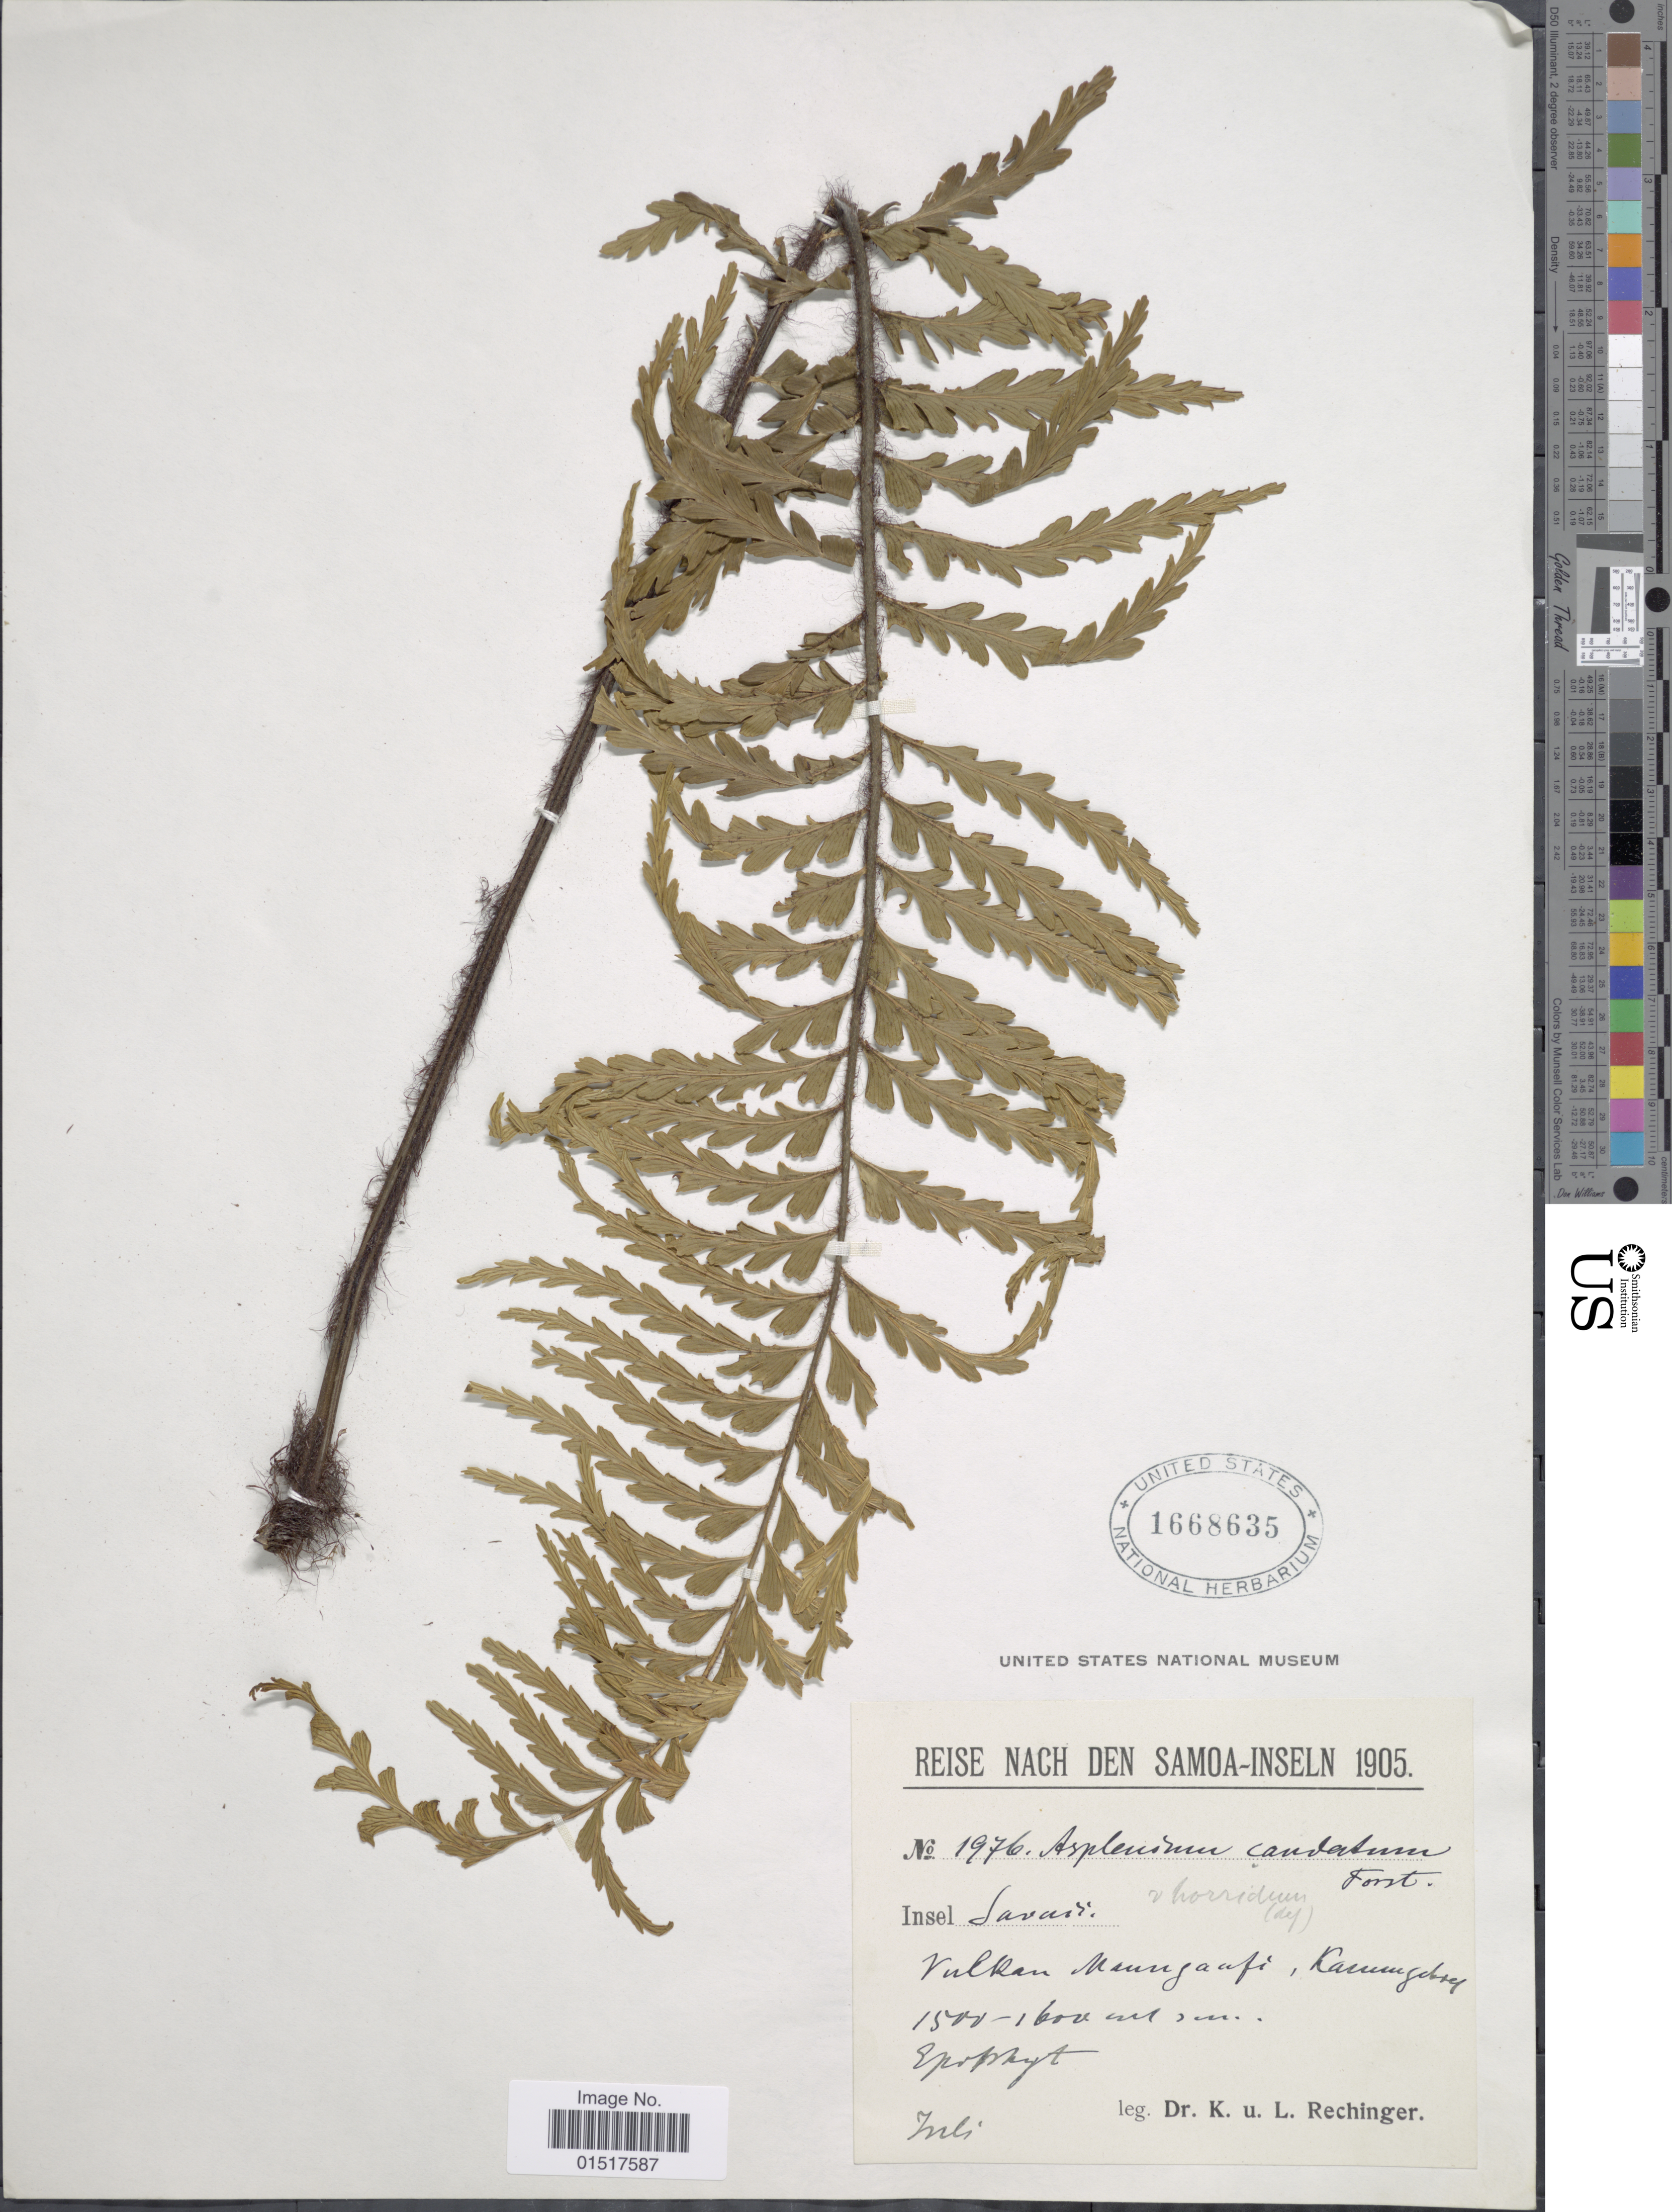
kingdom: Plantae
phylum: Tracheophyta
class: Polypodiopsida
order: Polypodiales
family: Aspleniaceae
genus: Asplenium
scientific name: Asplenium horridum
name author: Kaulf.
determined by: Salgado, A. E.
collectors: K. Rechinger & L. Rechinger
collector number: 1976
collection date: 1905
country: Samoa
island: Savai'i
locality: Insel Savaii. Vulkan Maunfaufi, Karumgeberg. [interpreted]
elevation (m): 1500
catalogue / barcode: US 1668635